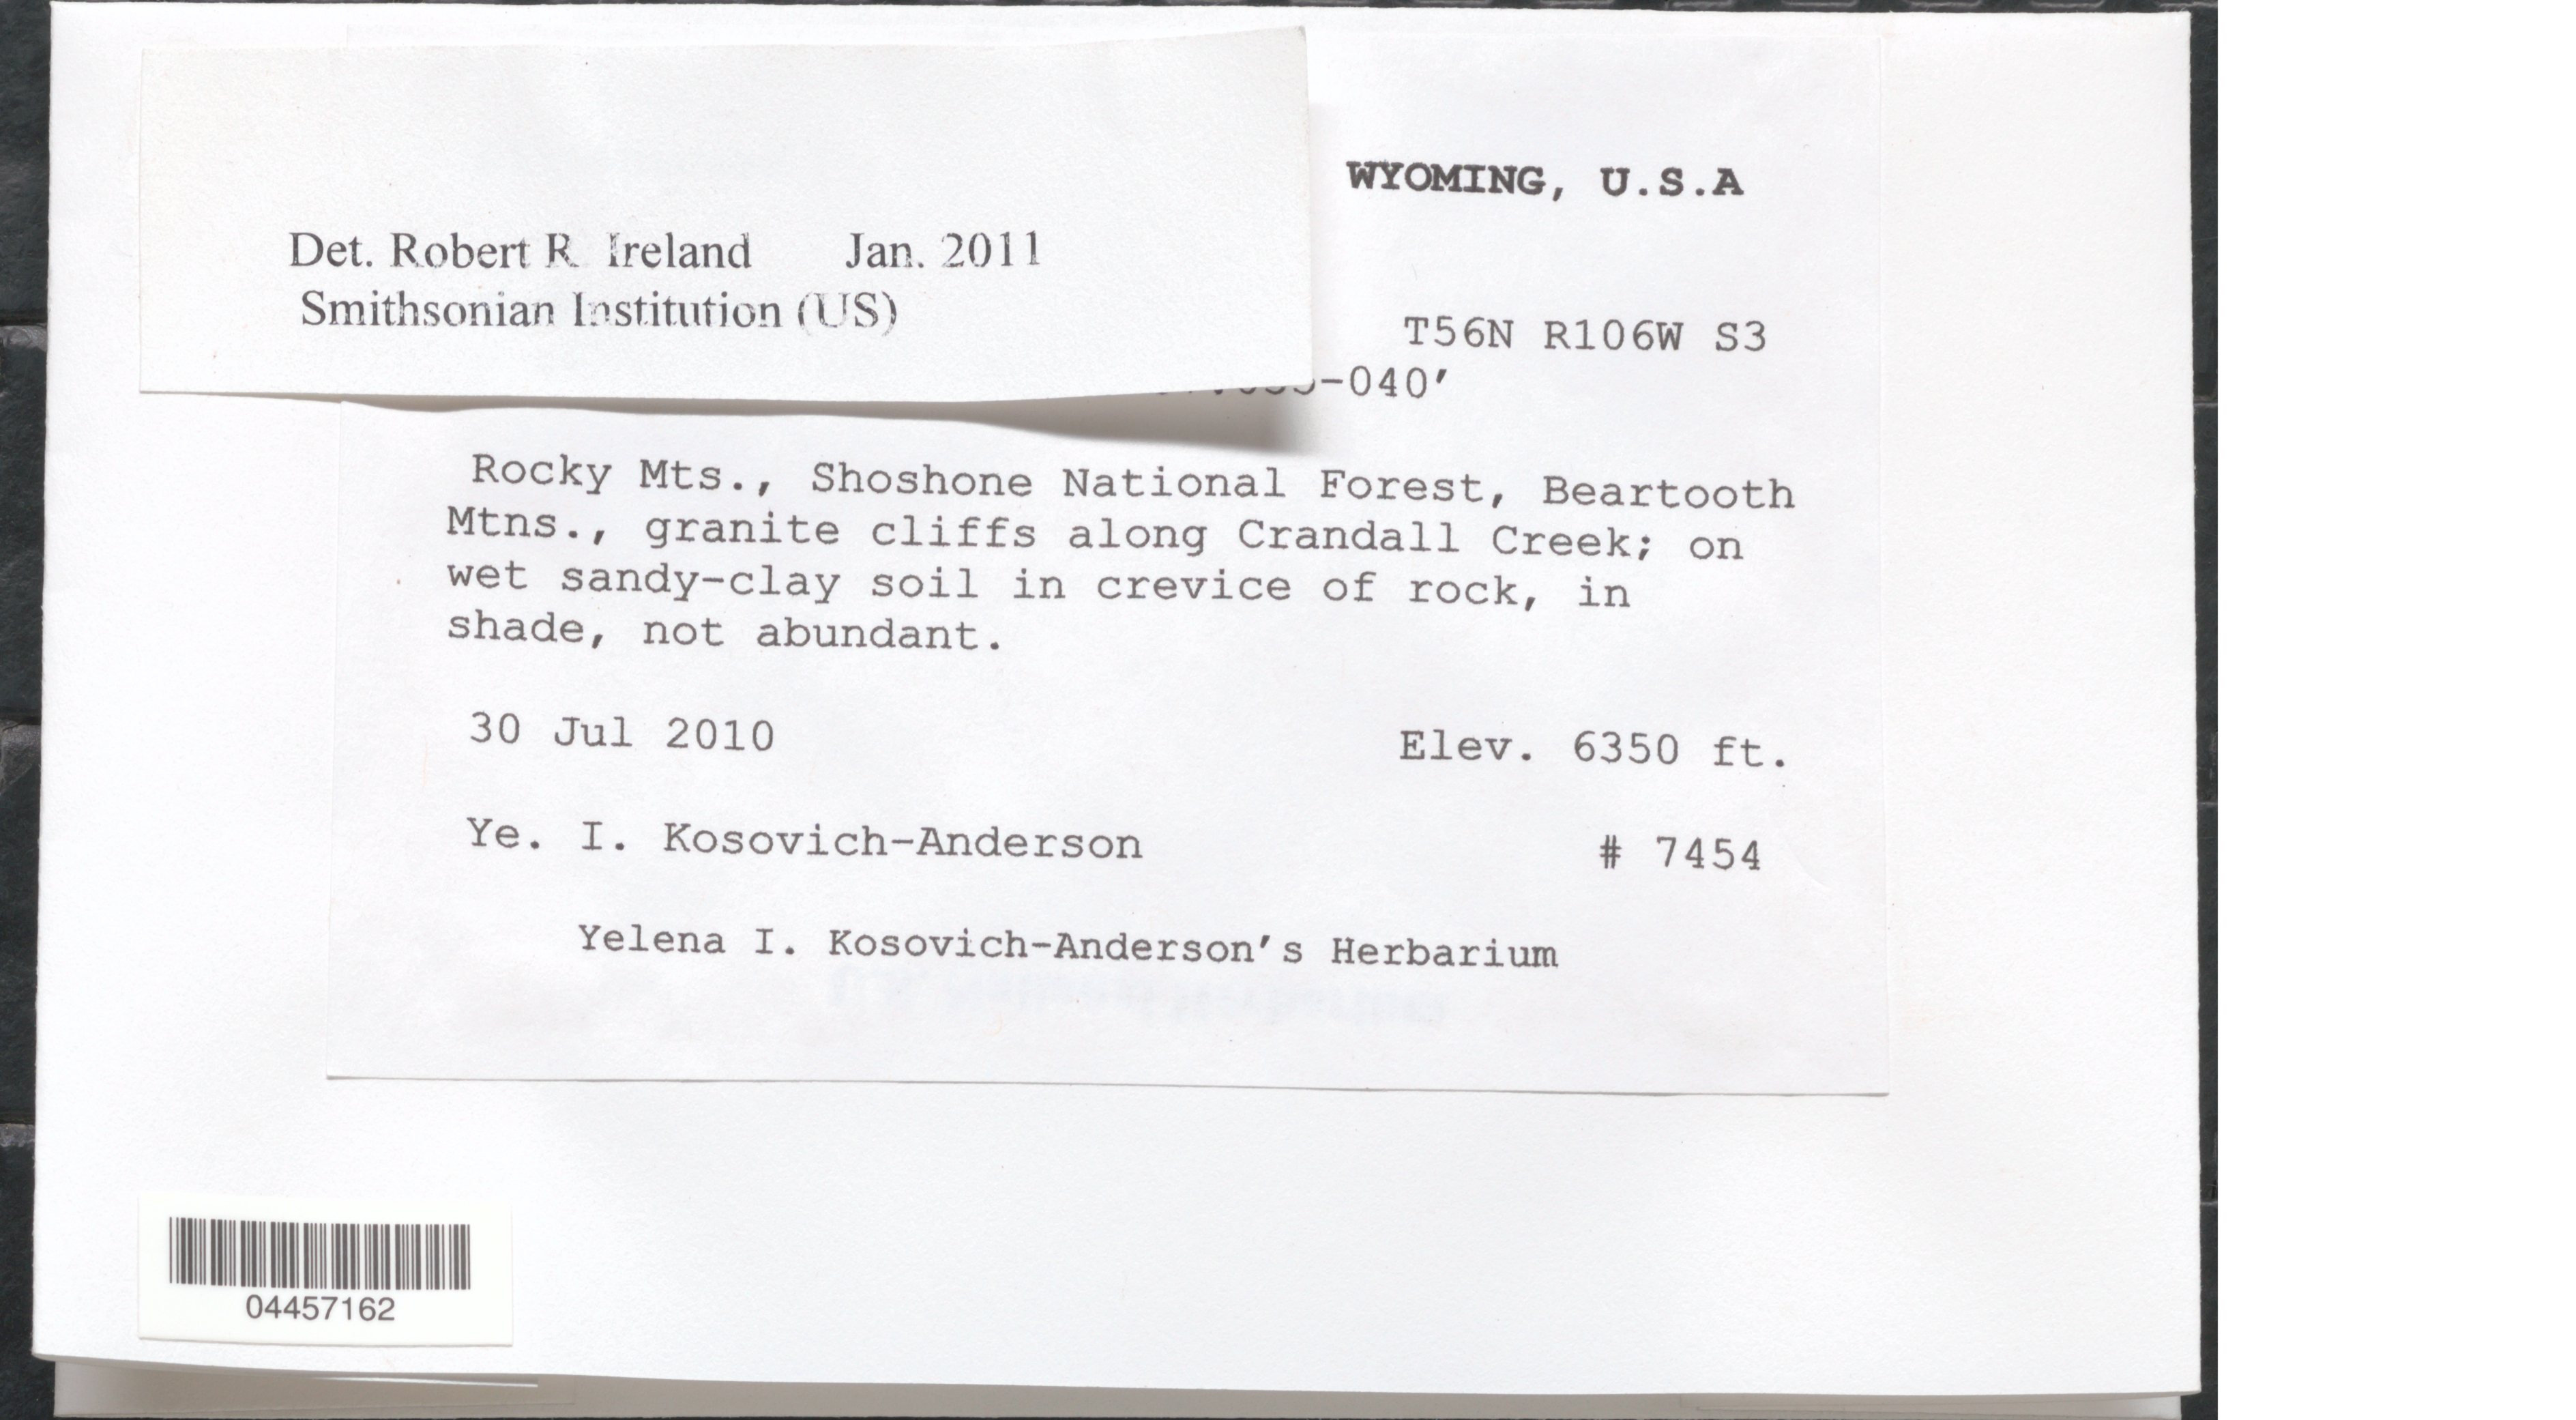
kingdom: Plantae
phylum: Tracheophyta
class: Magnoliopsida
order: Sapindales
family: Sapindaceae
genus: Cardiospermum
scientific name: Cardiospermum halicacabum var. microcarpum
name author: (Kunth) Blume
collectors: Y. Kosovich-Anderson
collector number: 7454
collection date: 2010-07-30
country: United States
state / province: Wyoming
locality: T56N R106W S3. Rocky Mts., Shoshone National Forest, Beartooth Mtns., granite cliffs along Crandall Creek.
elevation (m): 1935